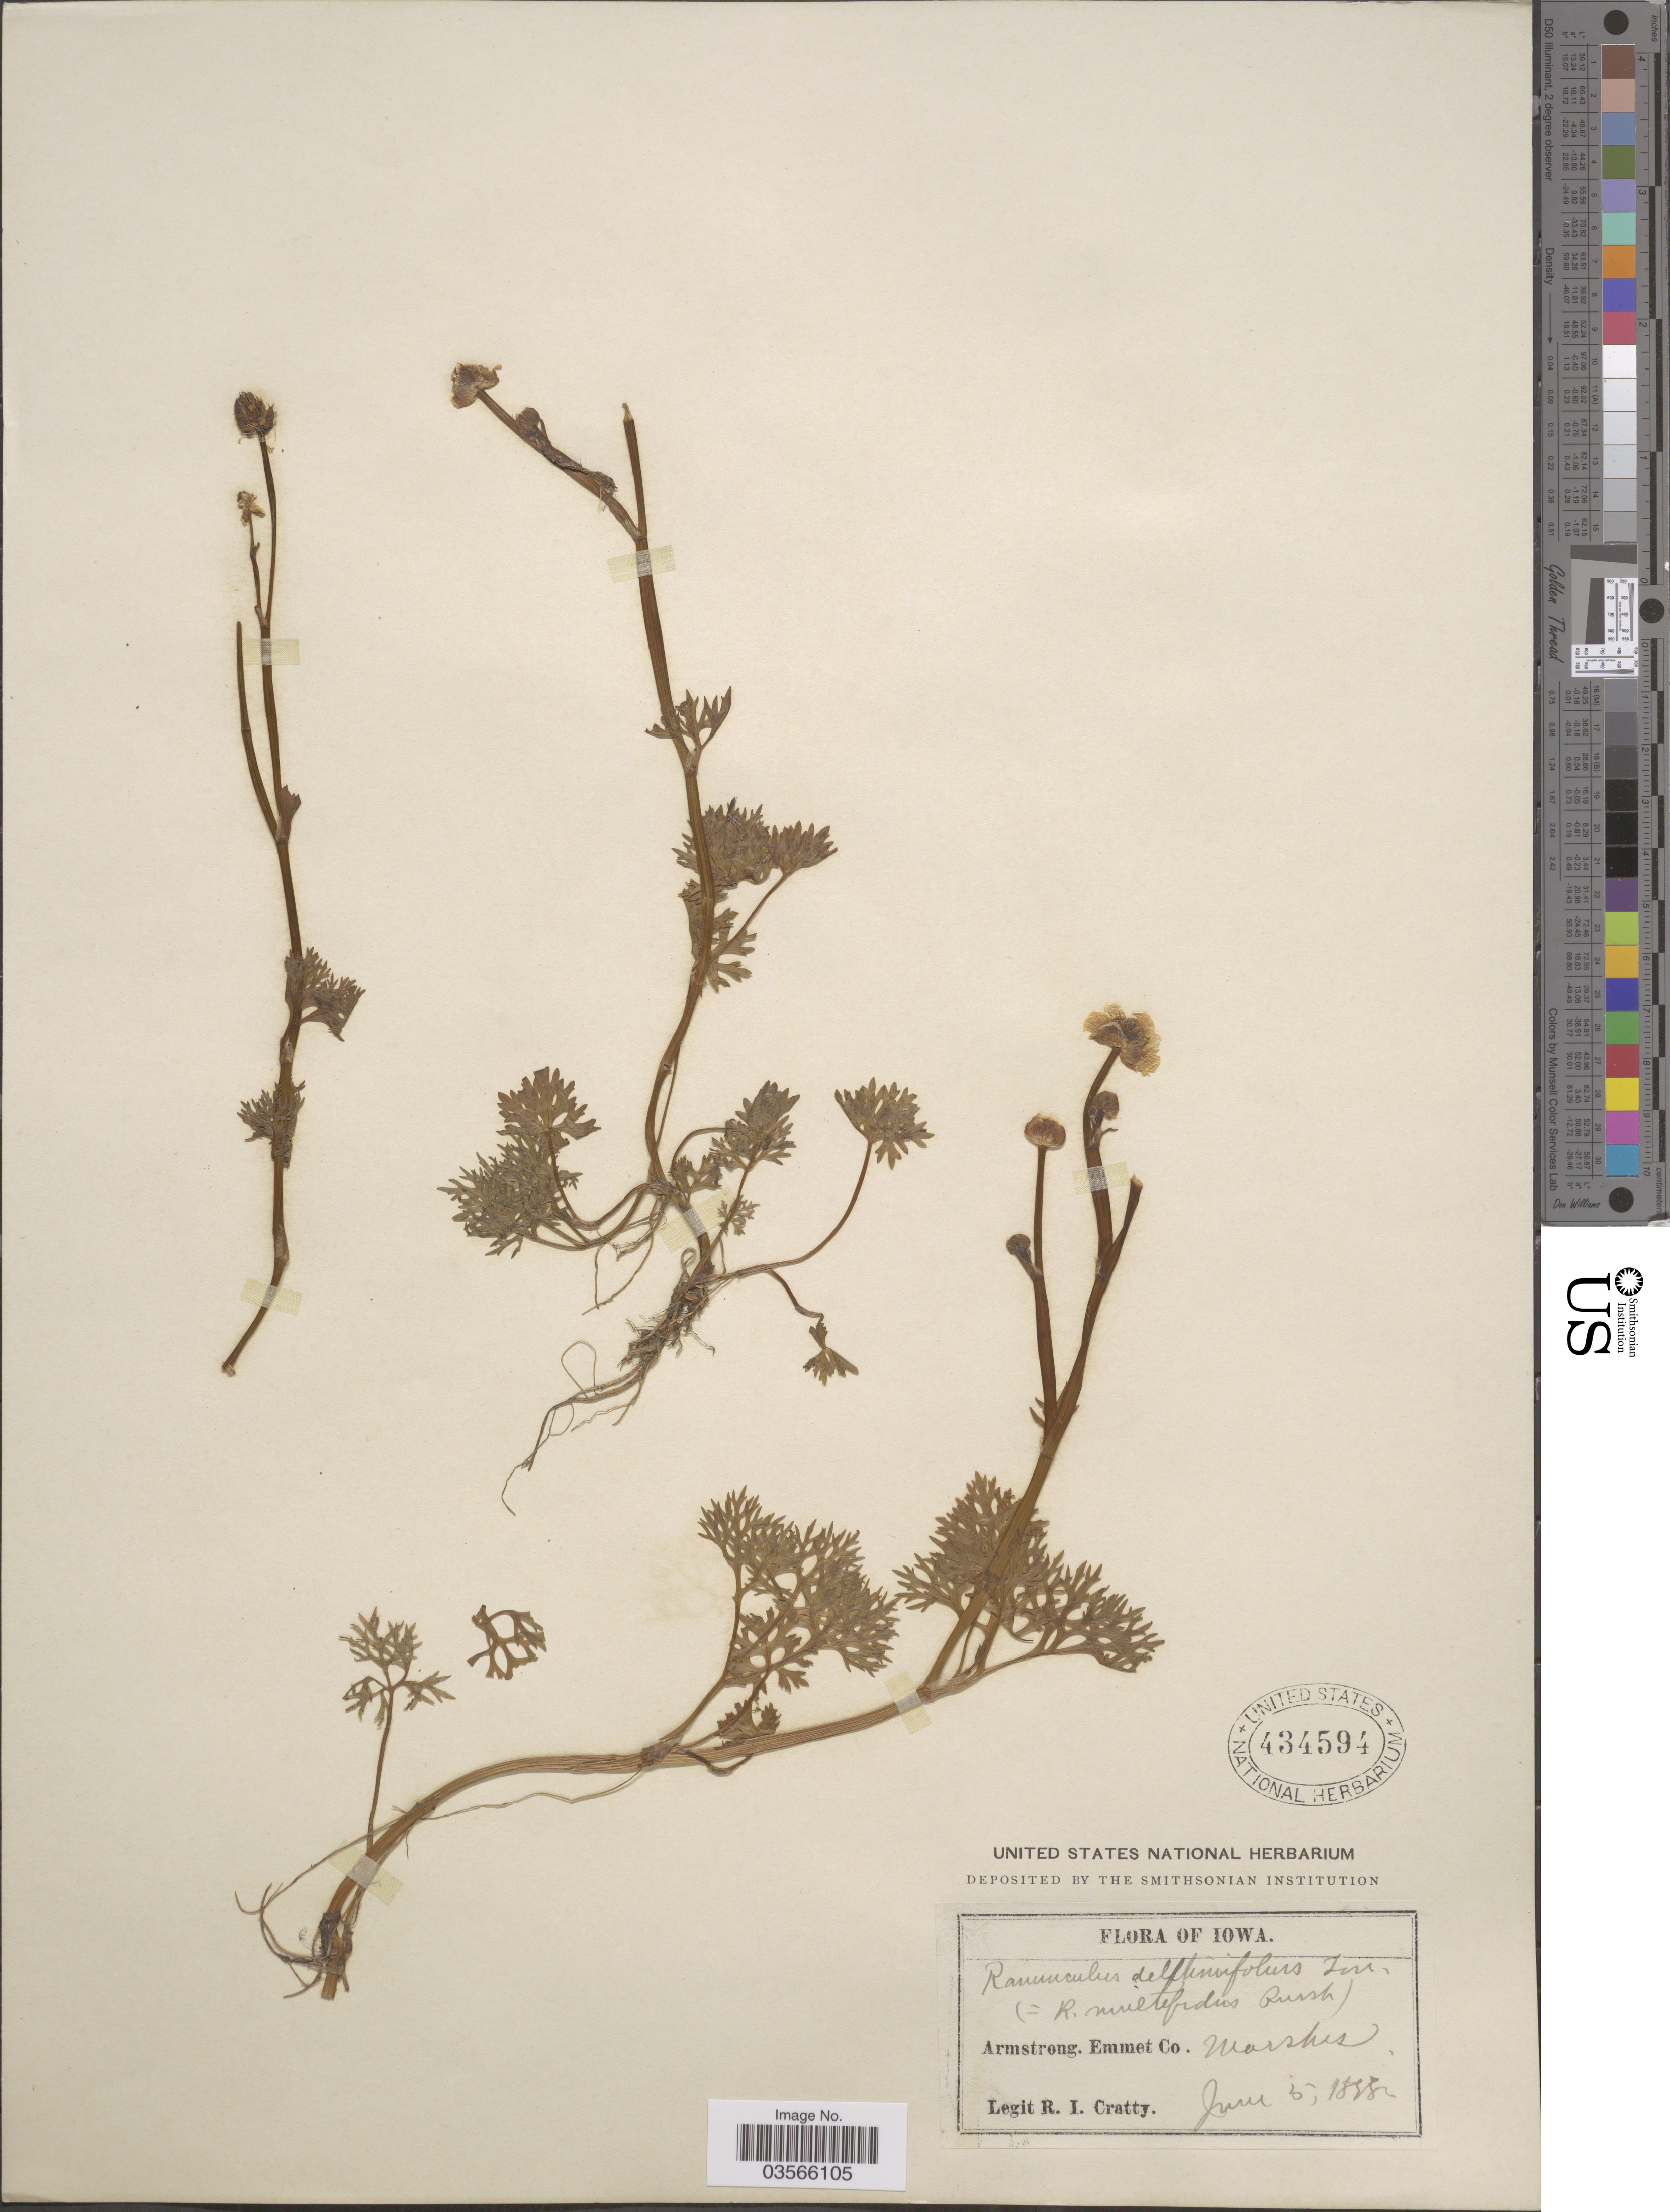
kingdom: Plantae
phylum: Tracheophyta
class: Magnoliopsida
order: Ranunculales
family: Ranunculaceae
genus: Ranunculus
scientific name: Ranunculus flabellaris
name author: Raf.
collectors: R. Cratty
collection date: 1858-06-05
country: United States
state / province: Iowa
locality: Armstrong. Emmet Co.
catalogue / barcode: US 434594